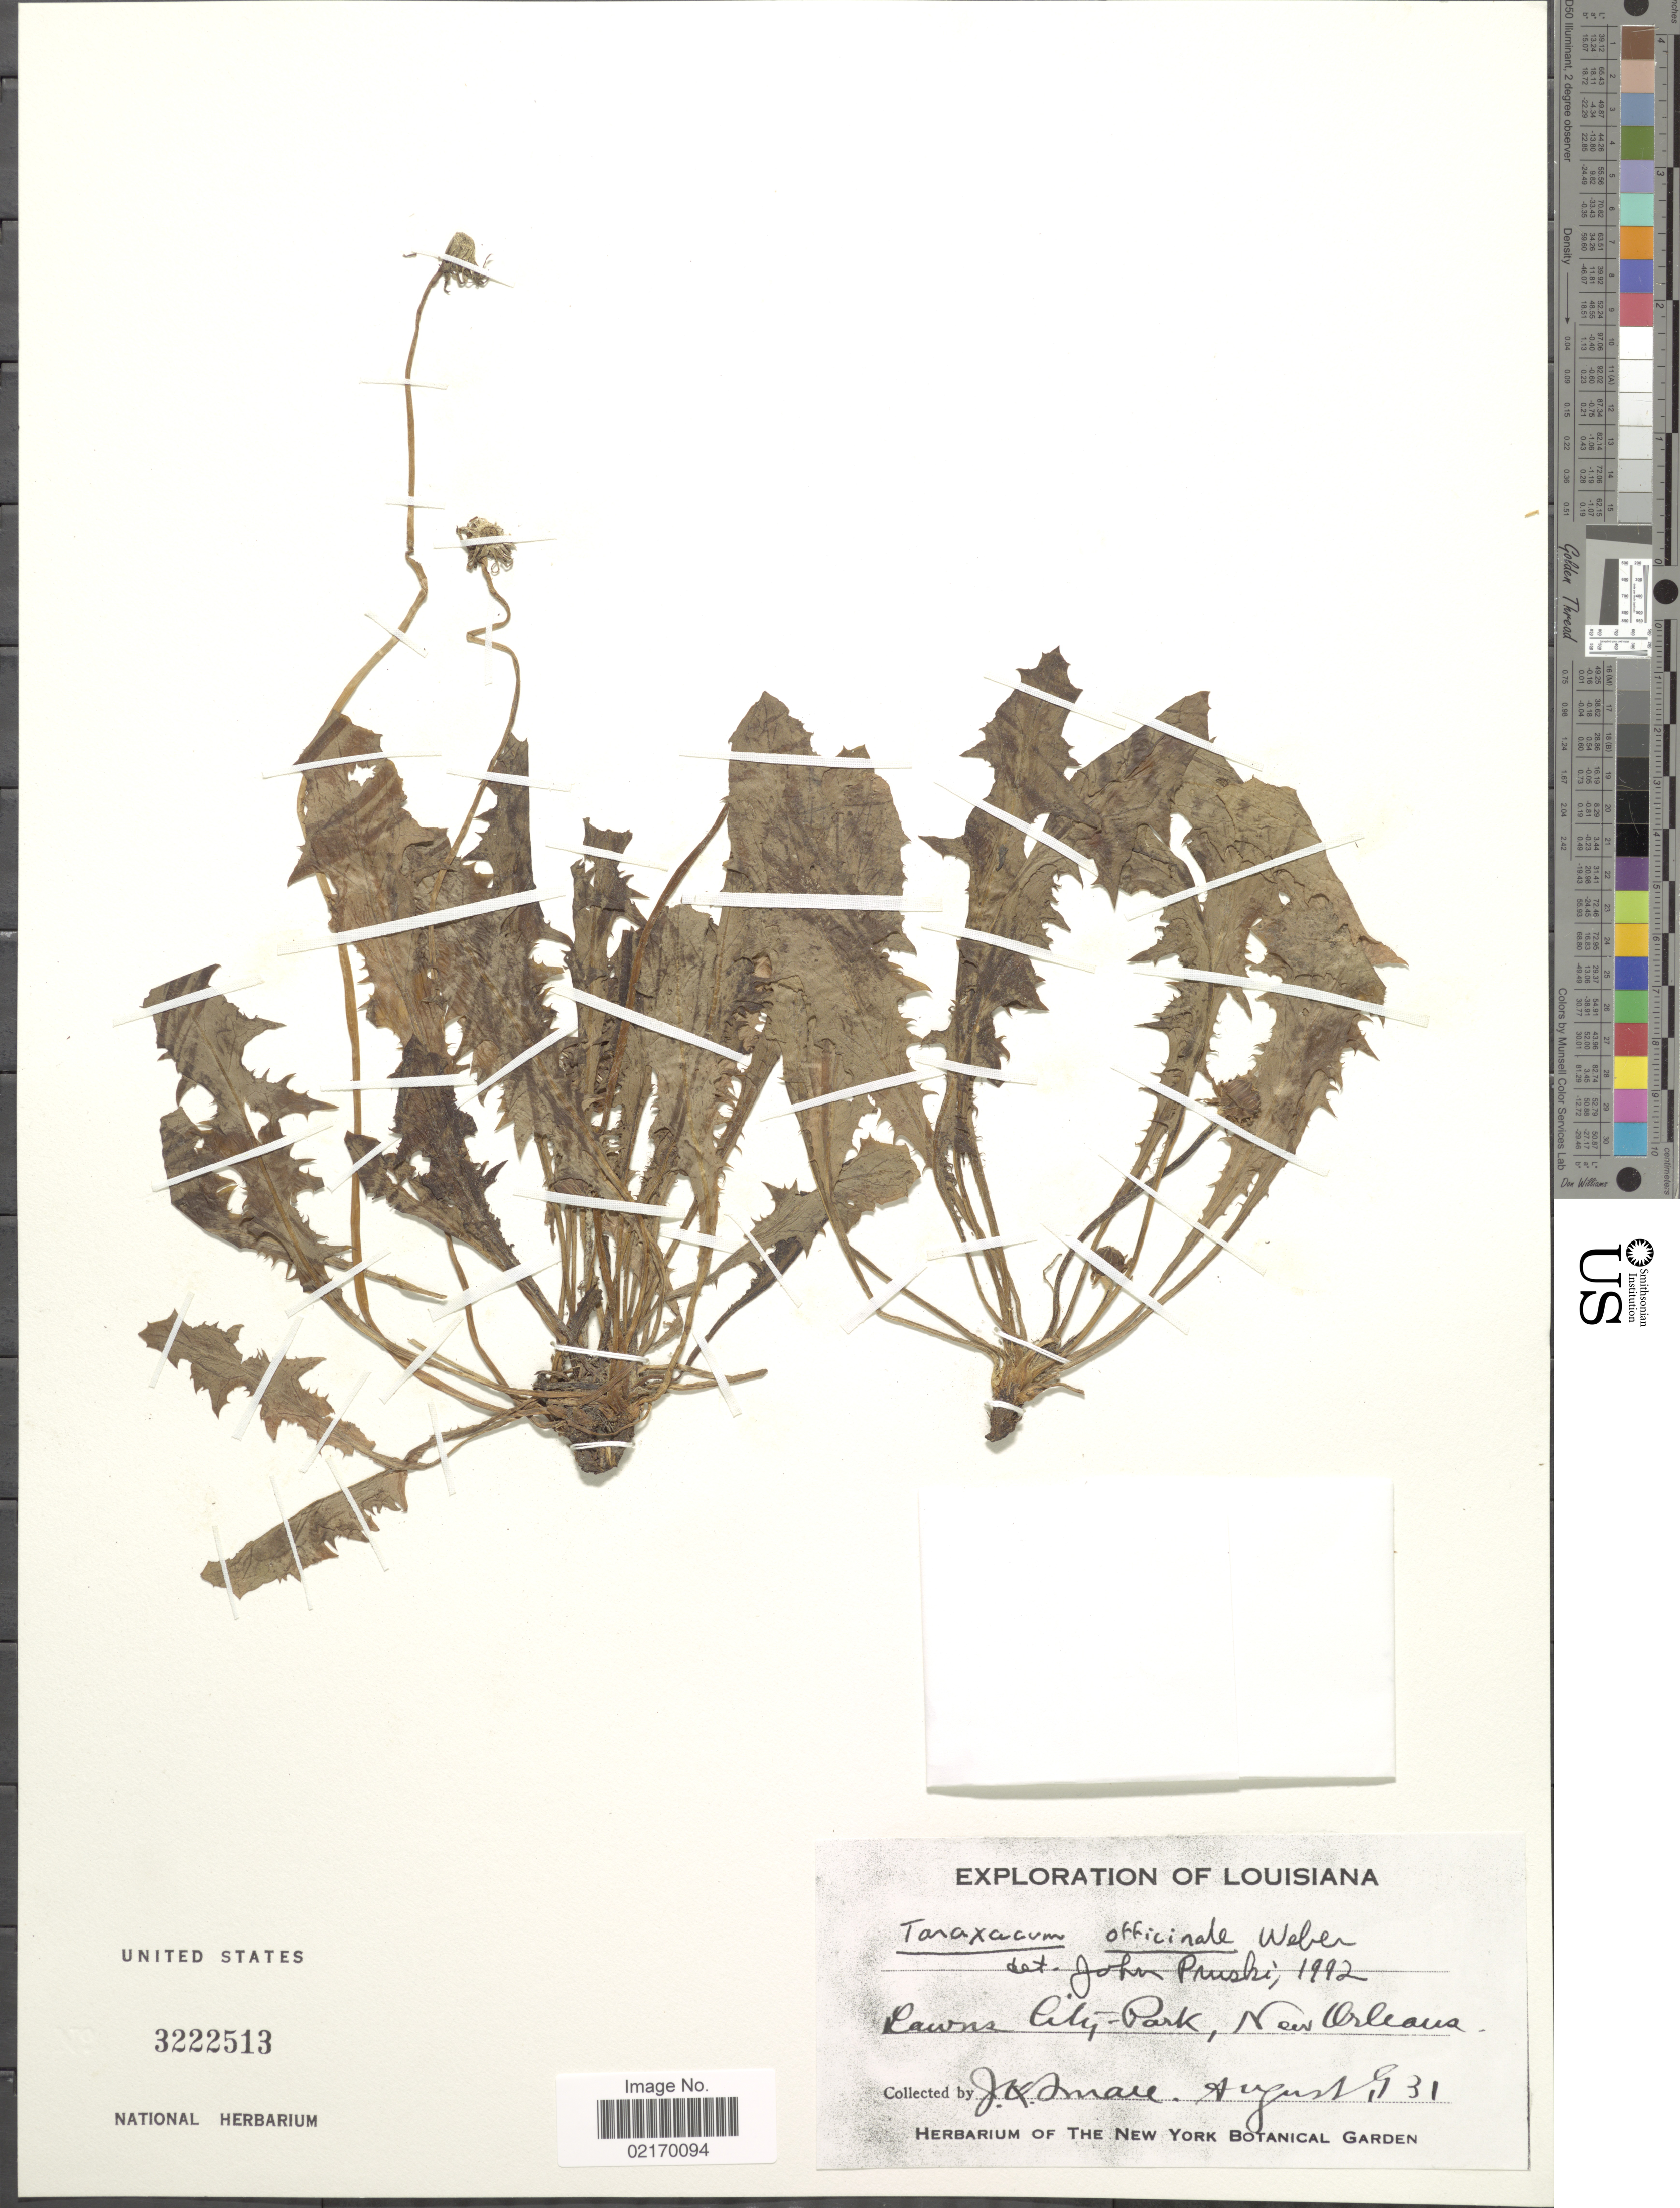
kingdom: Plantae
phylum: Tracheophyta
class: Magnoliopsida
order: Asterales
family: Asteraceae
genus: Taraxacum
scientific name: Taraxacum officinale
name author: G.H. Weber ex F.H. Wigg.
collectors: J. K. Small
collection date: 1931-08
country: United States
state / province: Louisiana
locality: Lawns City-park, New Orleans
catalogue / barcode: US 3222513